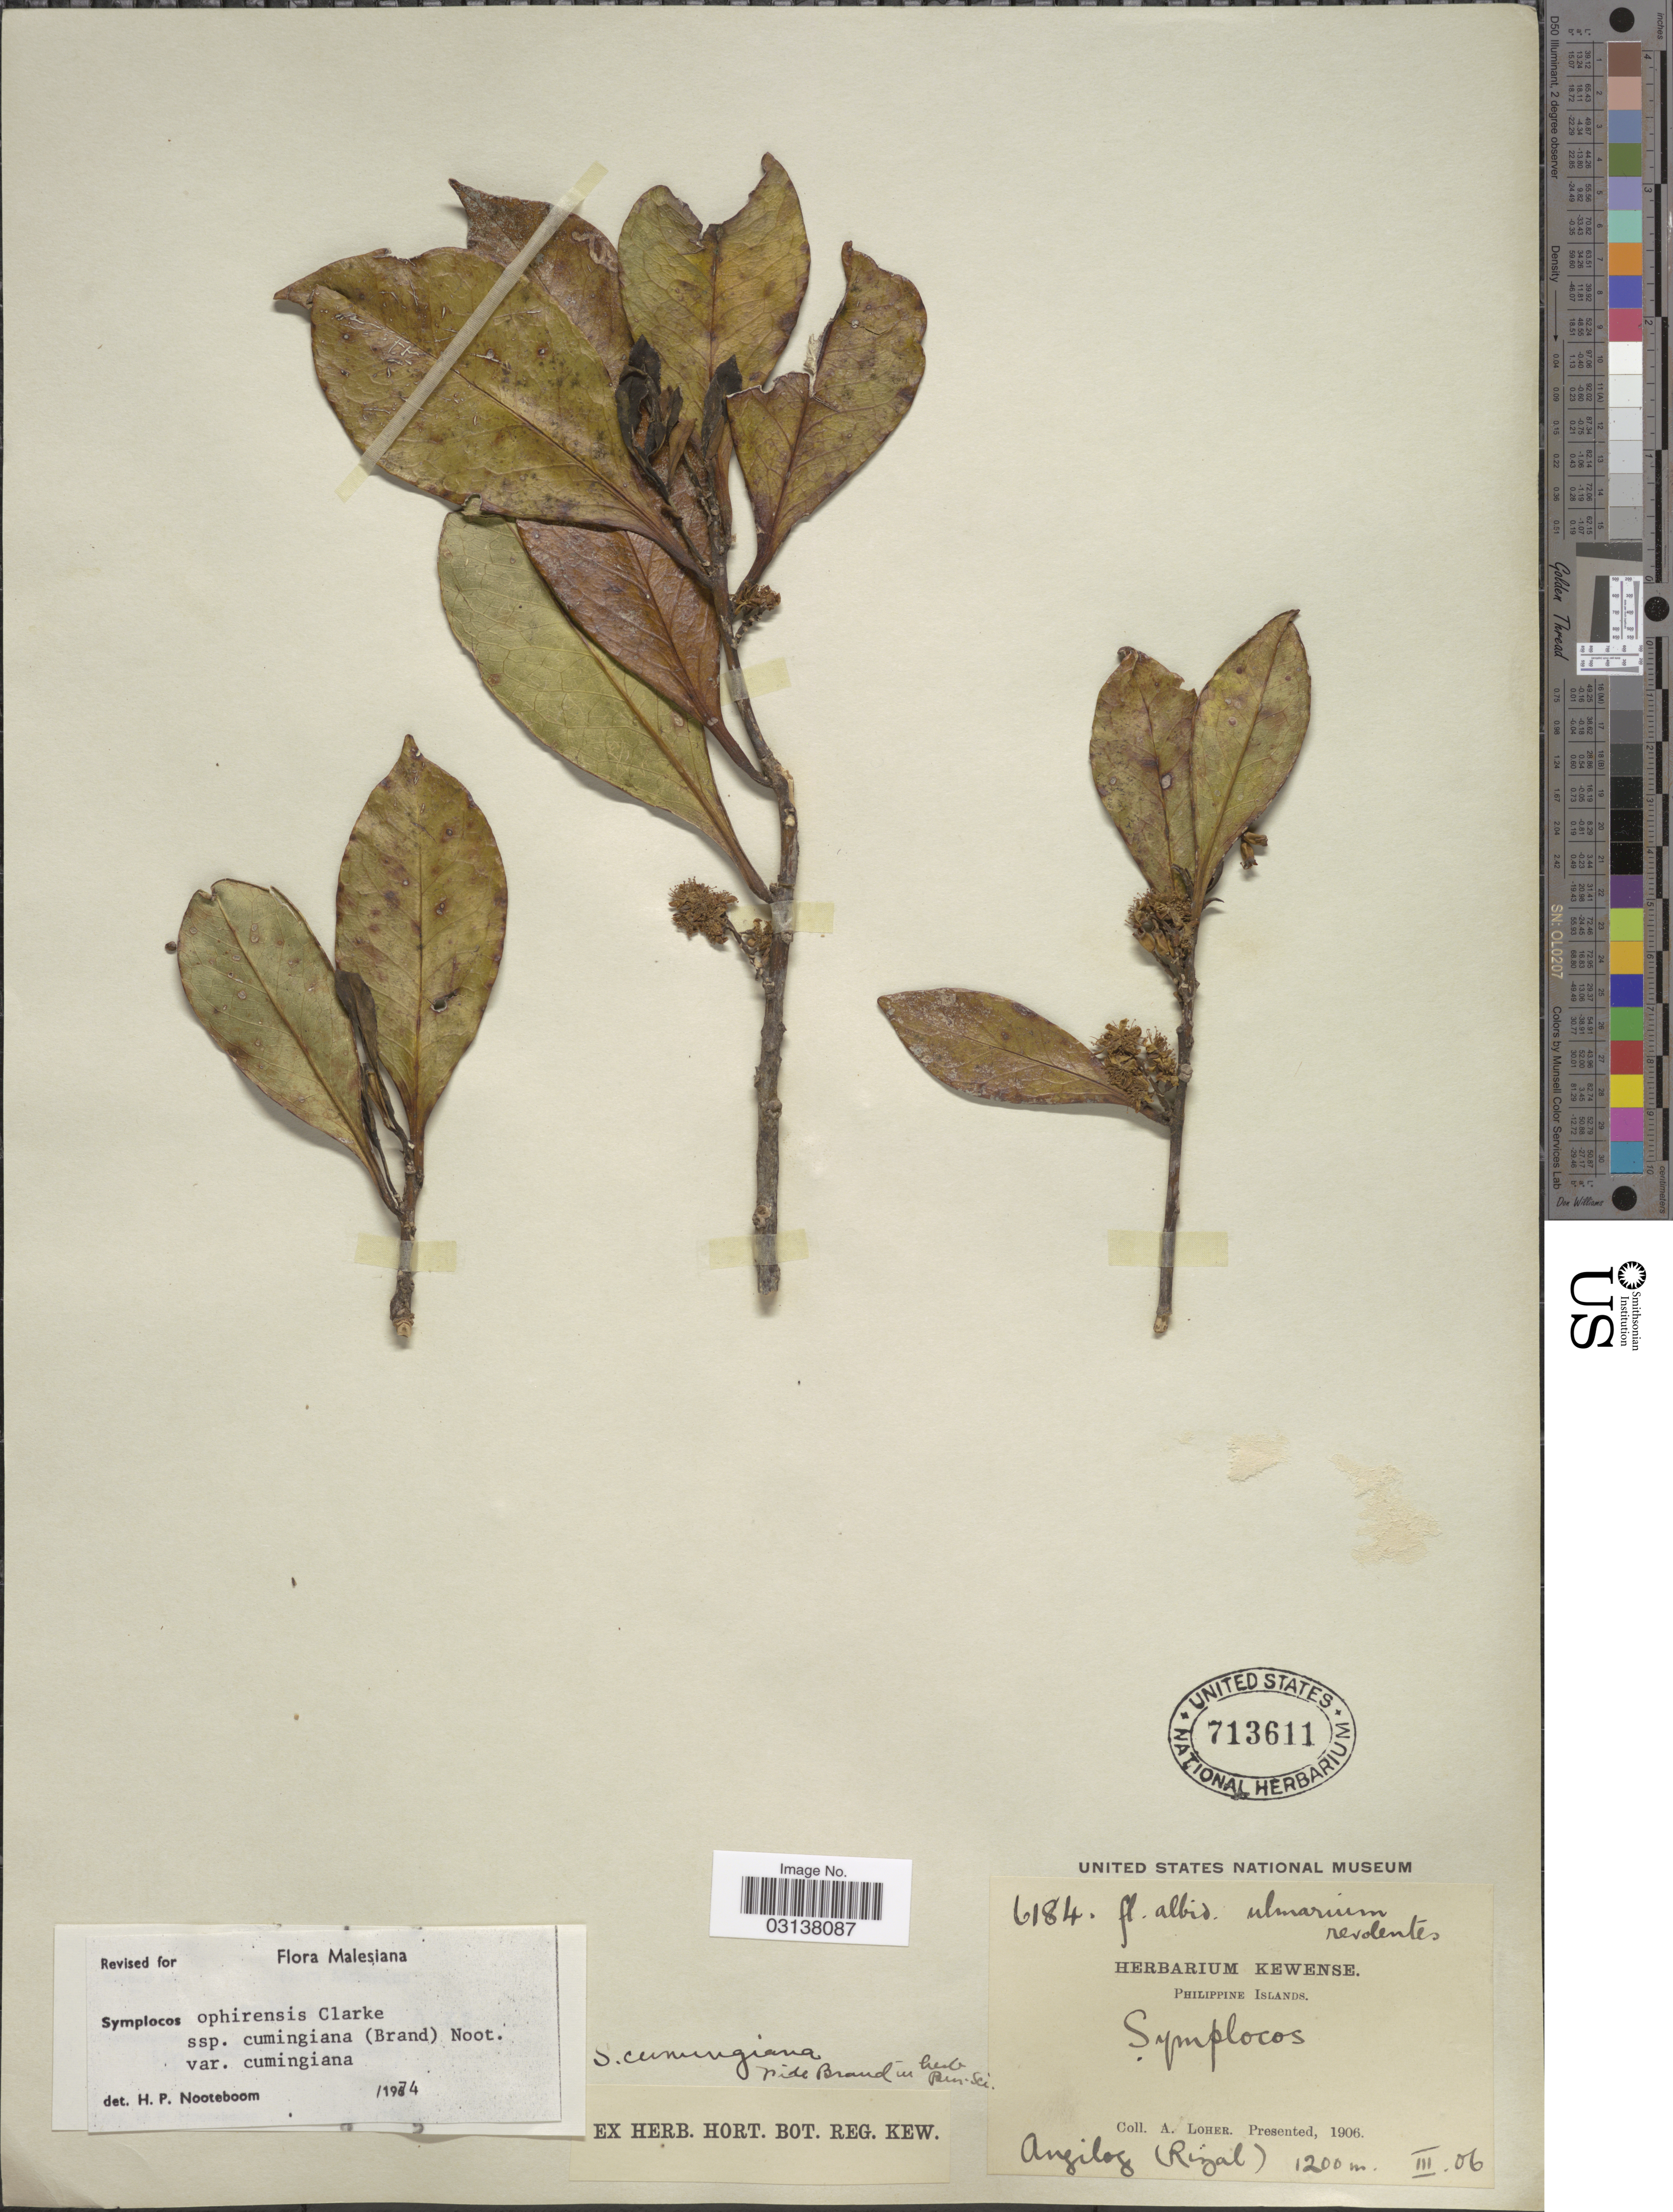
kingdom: Plantae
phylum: Tracheophyta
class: Magnoliopsida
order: Ericales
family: Symplocaceae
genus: Symplocos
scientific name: Symplocos ophirensis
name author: C.B. Clarke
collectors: A. Loher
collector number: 6184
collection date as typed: Transcribed d/m/y: /3/6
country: Philippines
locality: Philippine Islands. Angilog (Rizal).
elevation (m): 1200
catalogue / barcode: US 713611